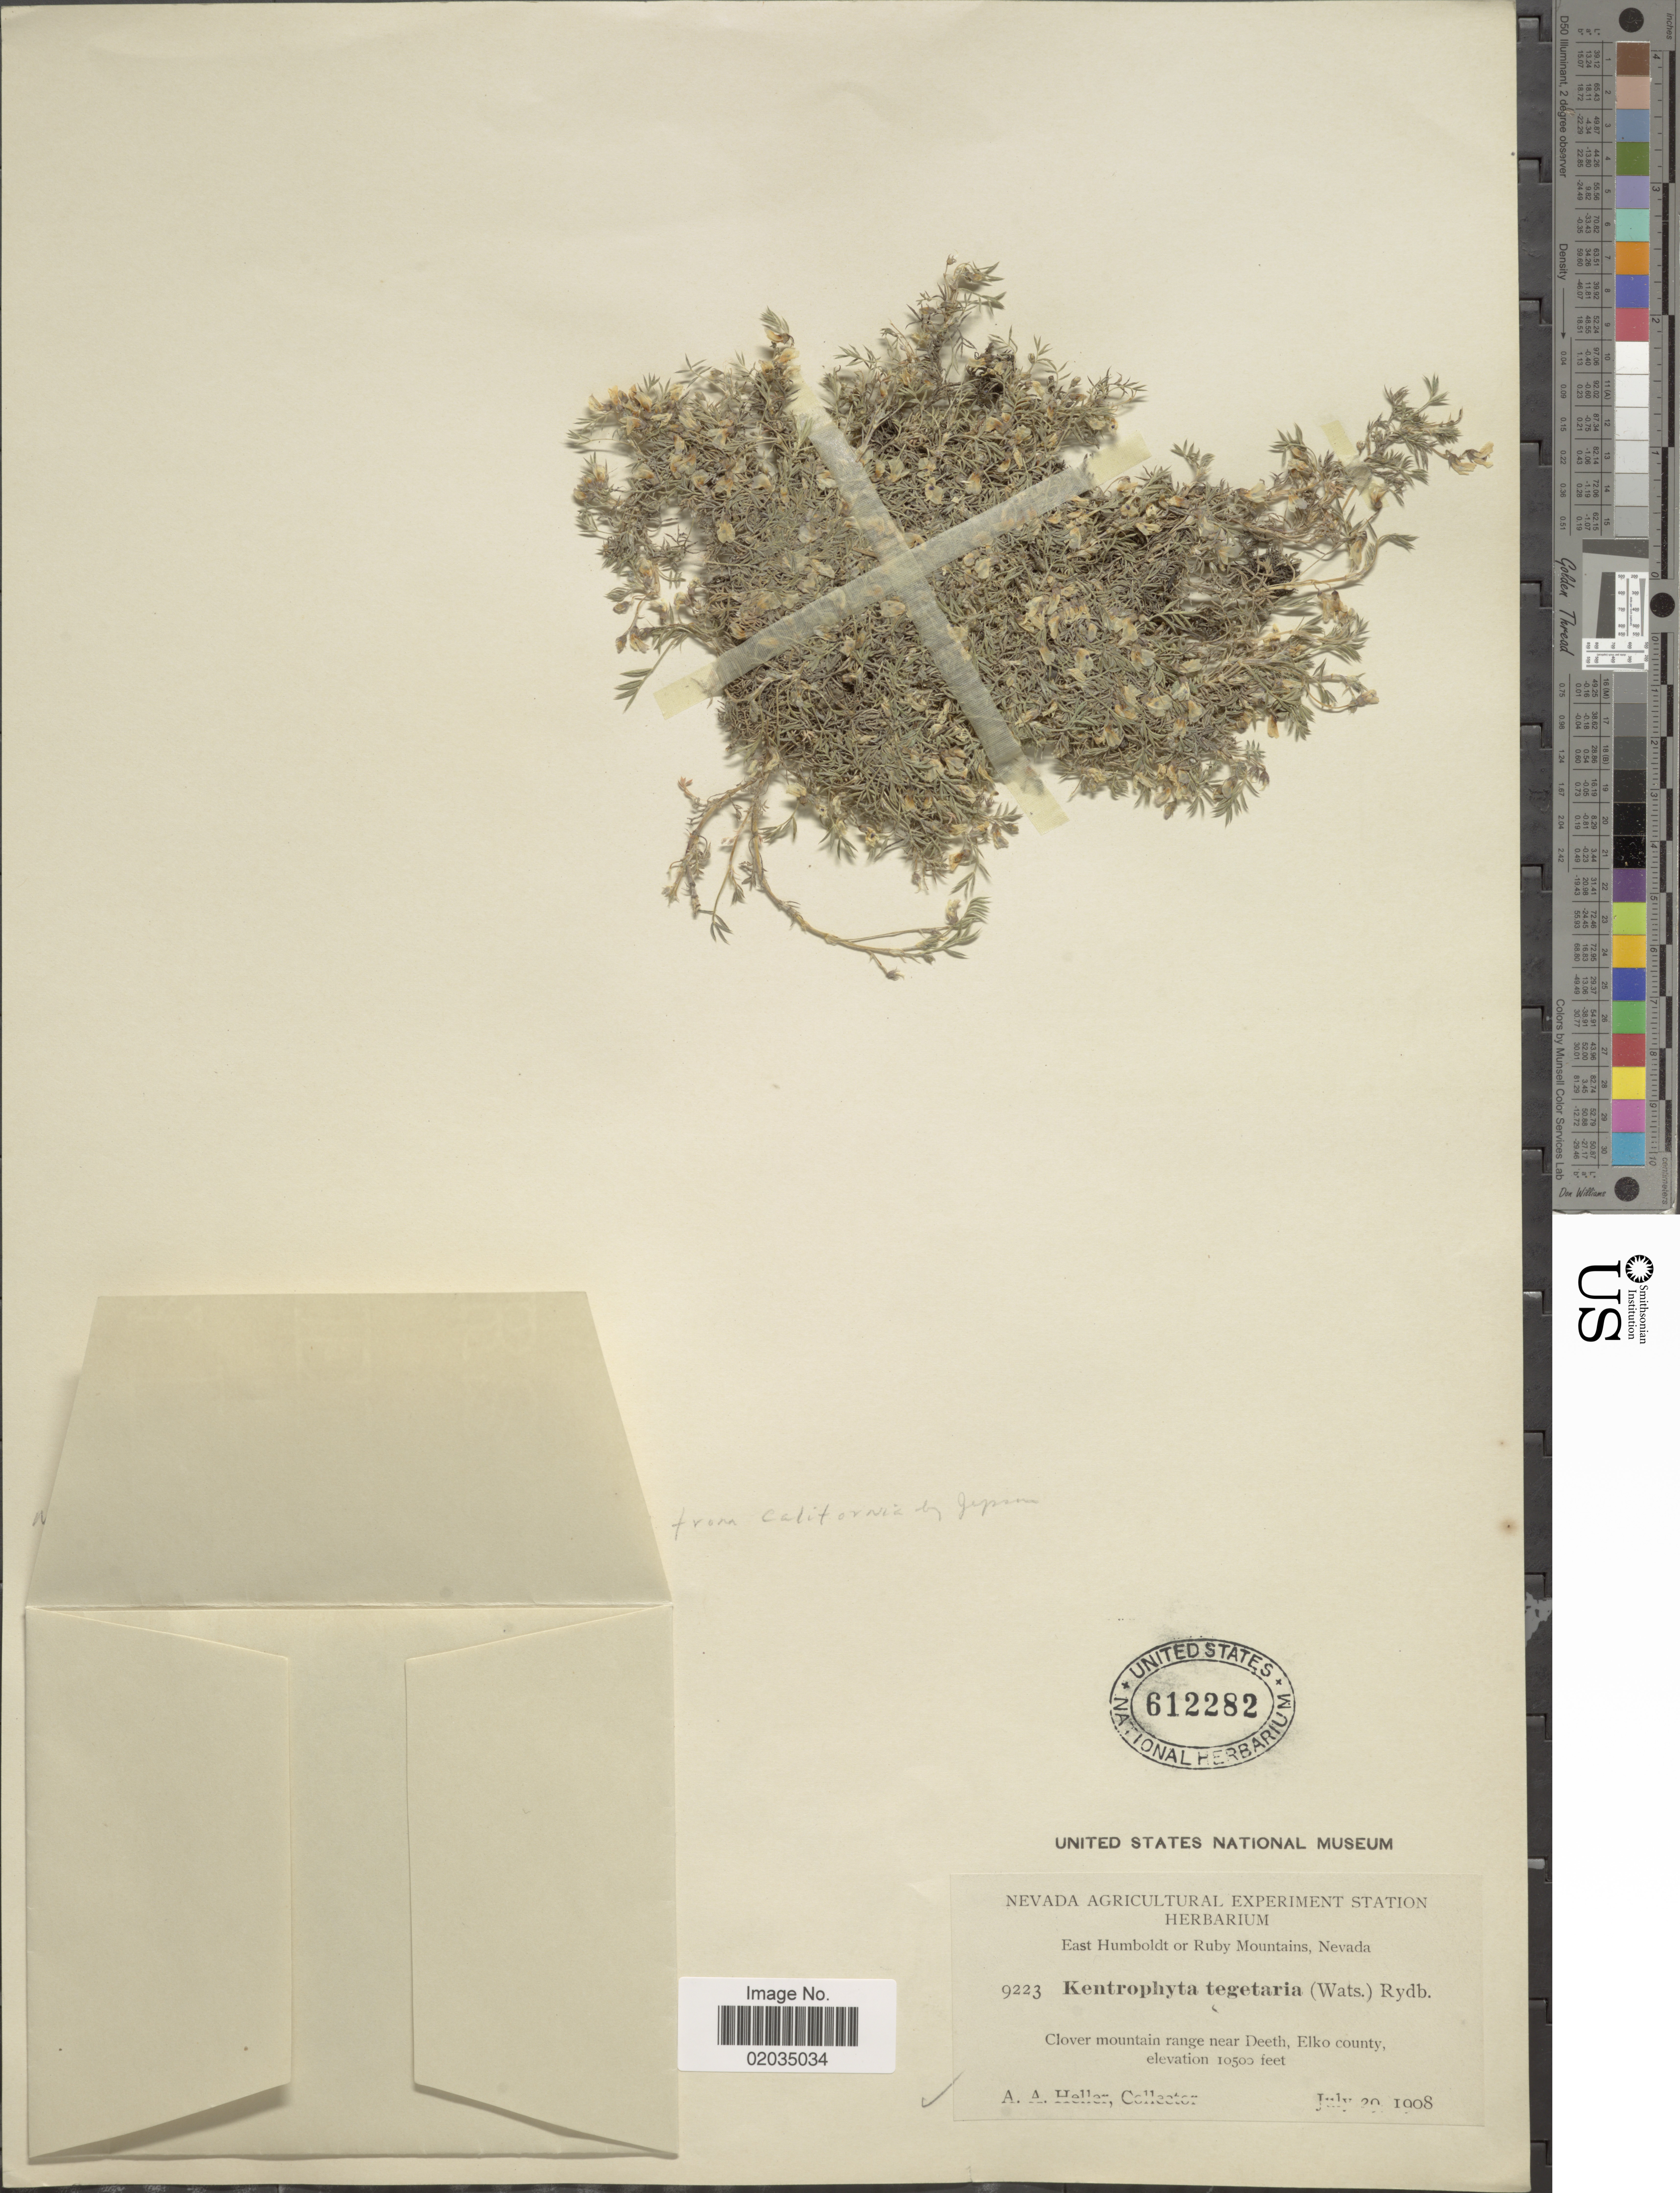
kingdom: Plantae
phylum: Tracheophyta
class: Magnoliopsida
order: Fabales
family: Fabaceae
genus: Astragalus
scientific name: Astragalus tegetarioides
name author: M.E. Jones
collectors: A. A. Heller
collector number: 9223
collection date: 1908-07-20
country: United States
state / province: Nevada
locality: East Humboldt or Ruby Mountains, Clover mountain range near Deeth, Elko County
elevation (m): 3200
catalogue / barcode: US 612282